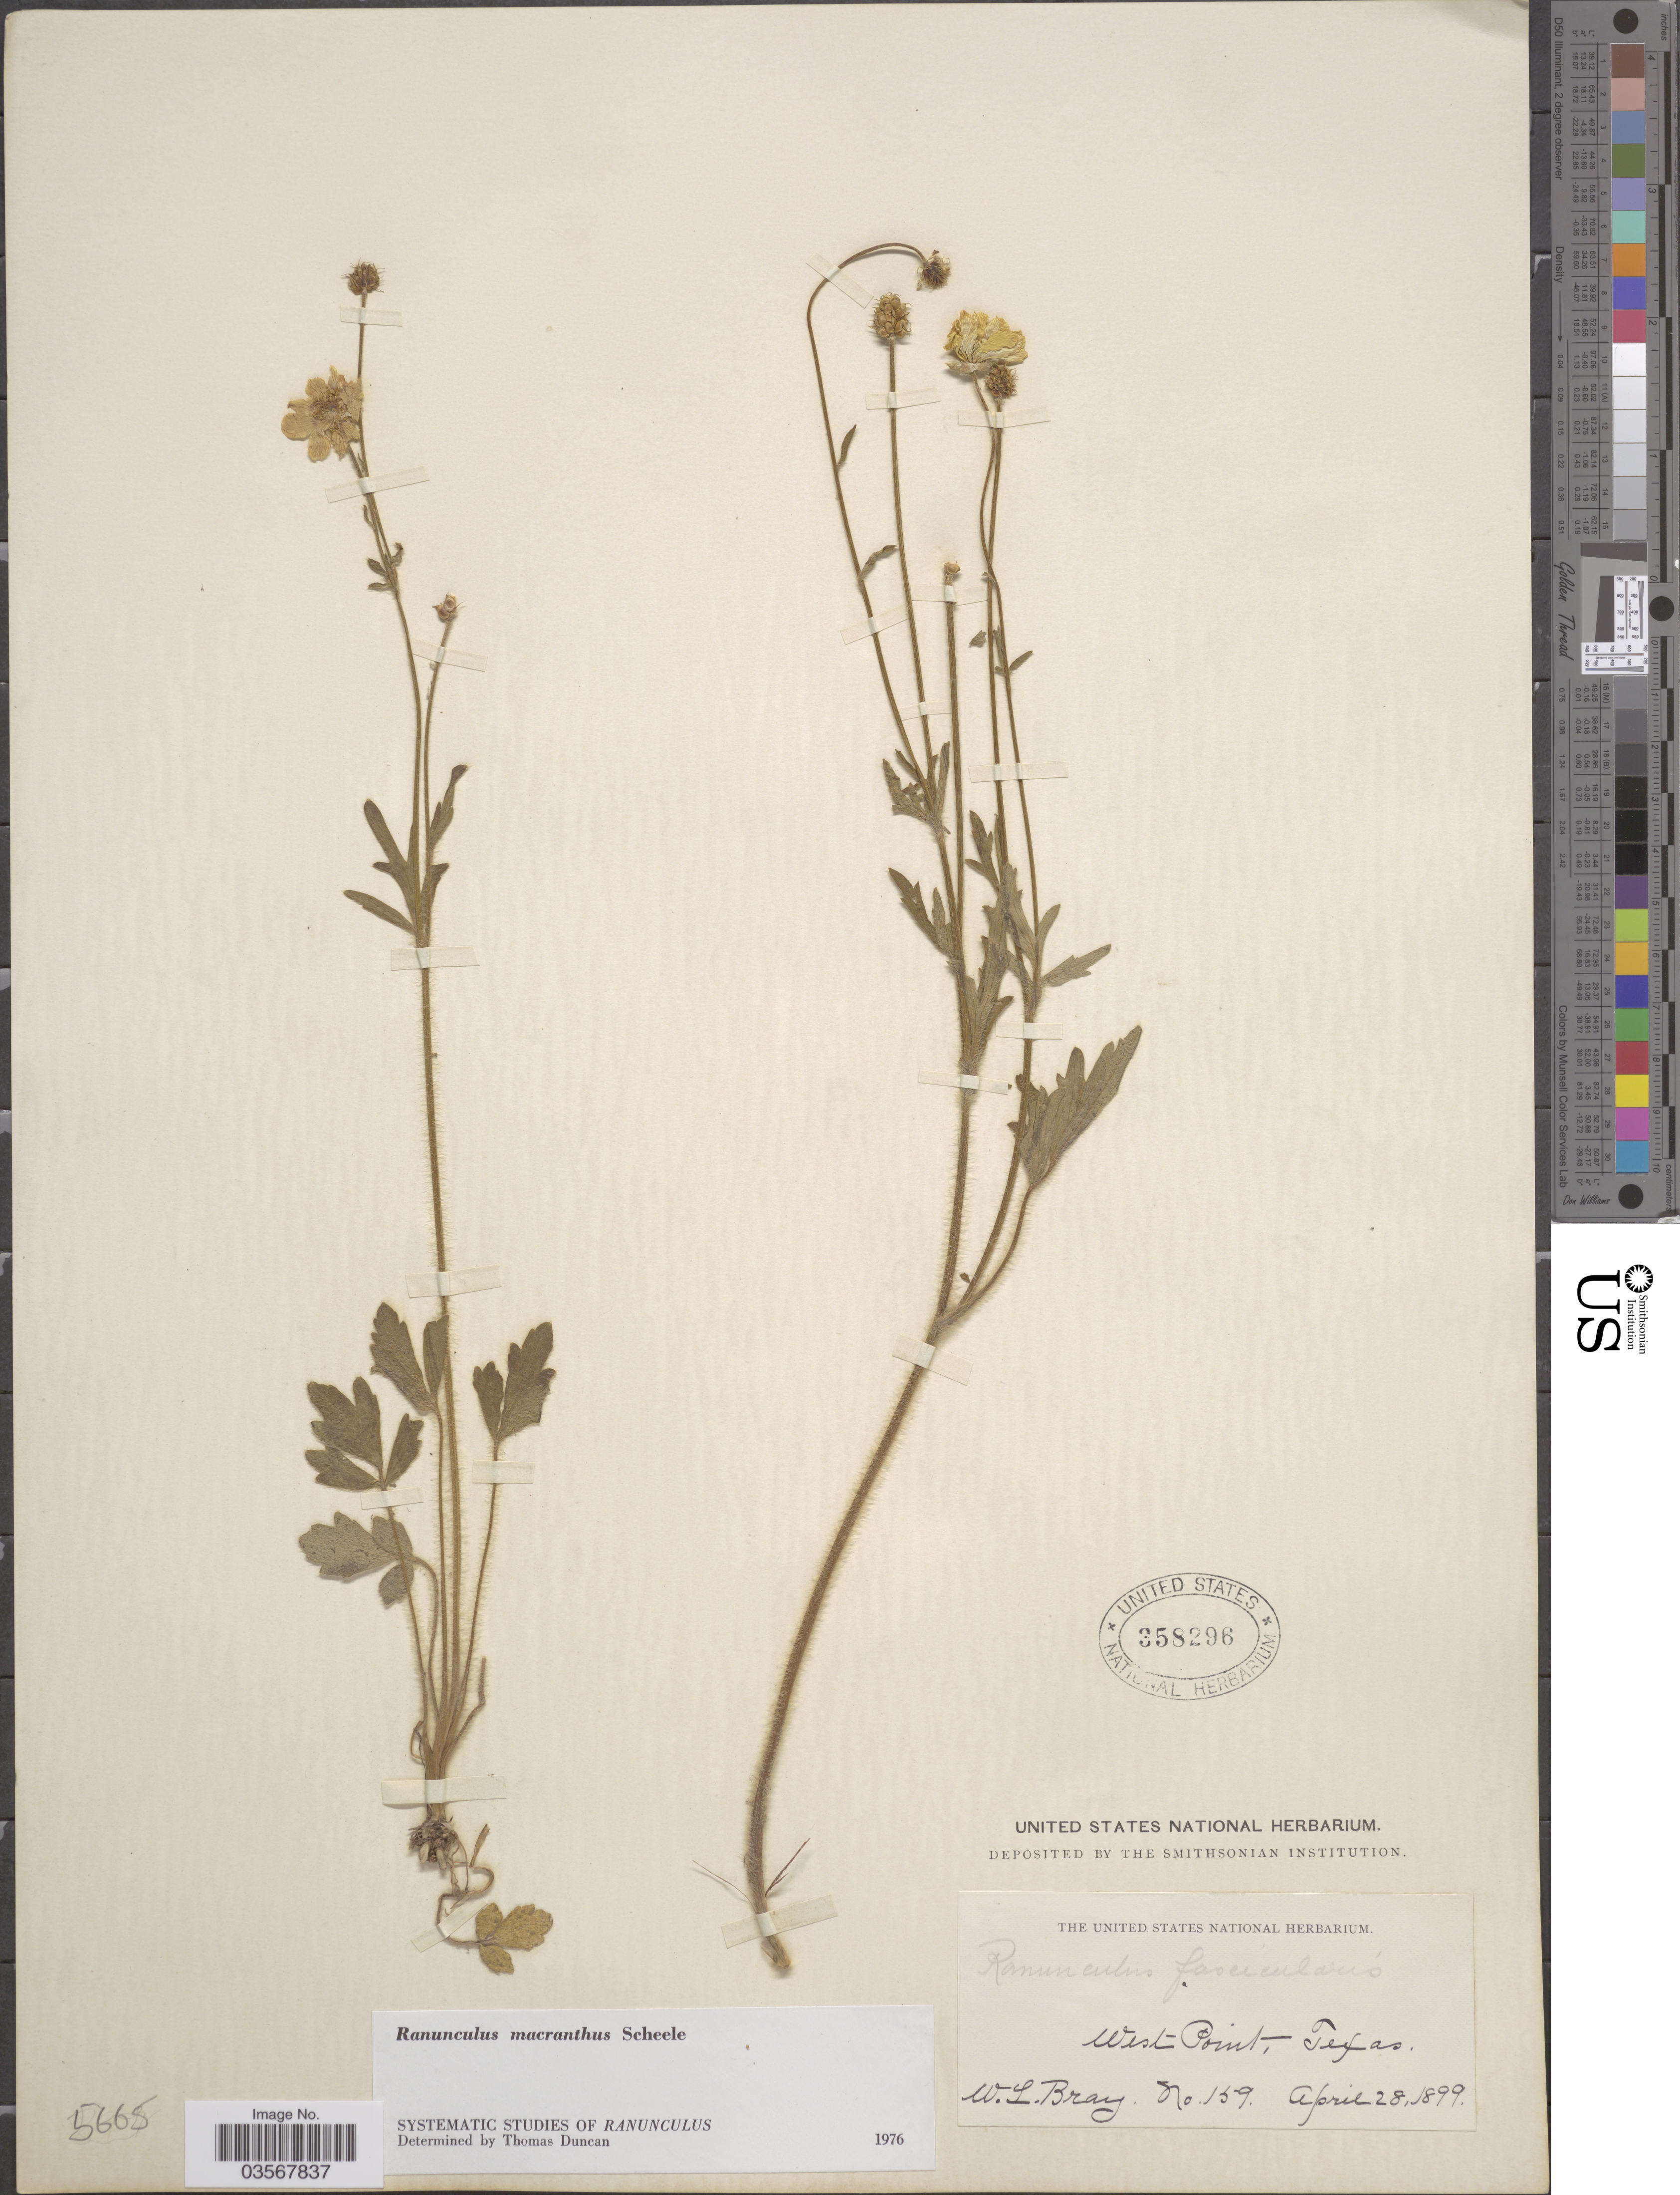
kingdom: Plantae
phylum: Tracheophyta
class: Magnoliopsida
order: Ranunculales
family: Ranunculaceae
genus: Ranunculus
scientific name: Ranunculus macranthus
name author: Scheele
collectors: W. L. Bray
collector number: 159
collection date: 1899-04-28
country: United States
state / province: Texas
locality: West Point.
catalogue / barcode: US 358296